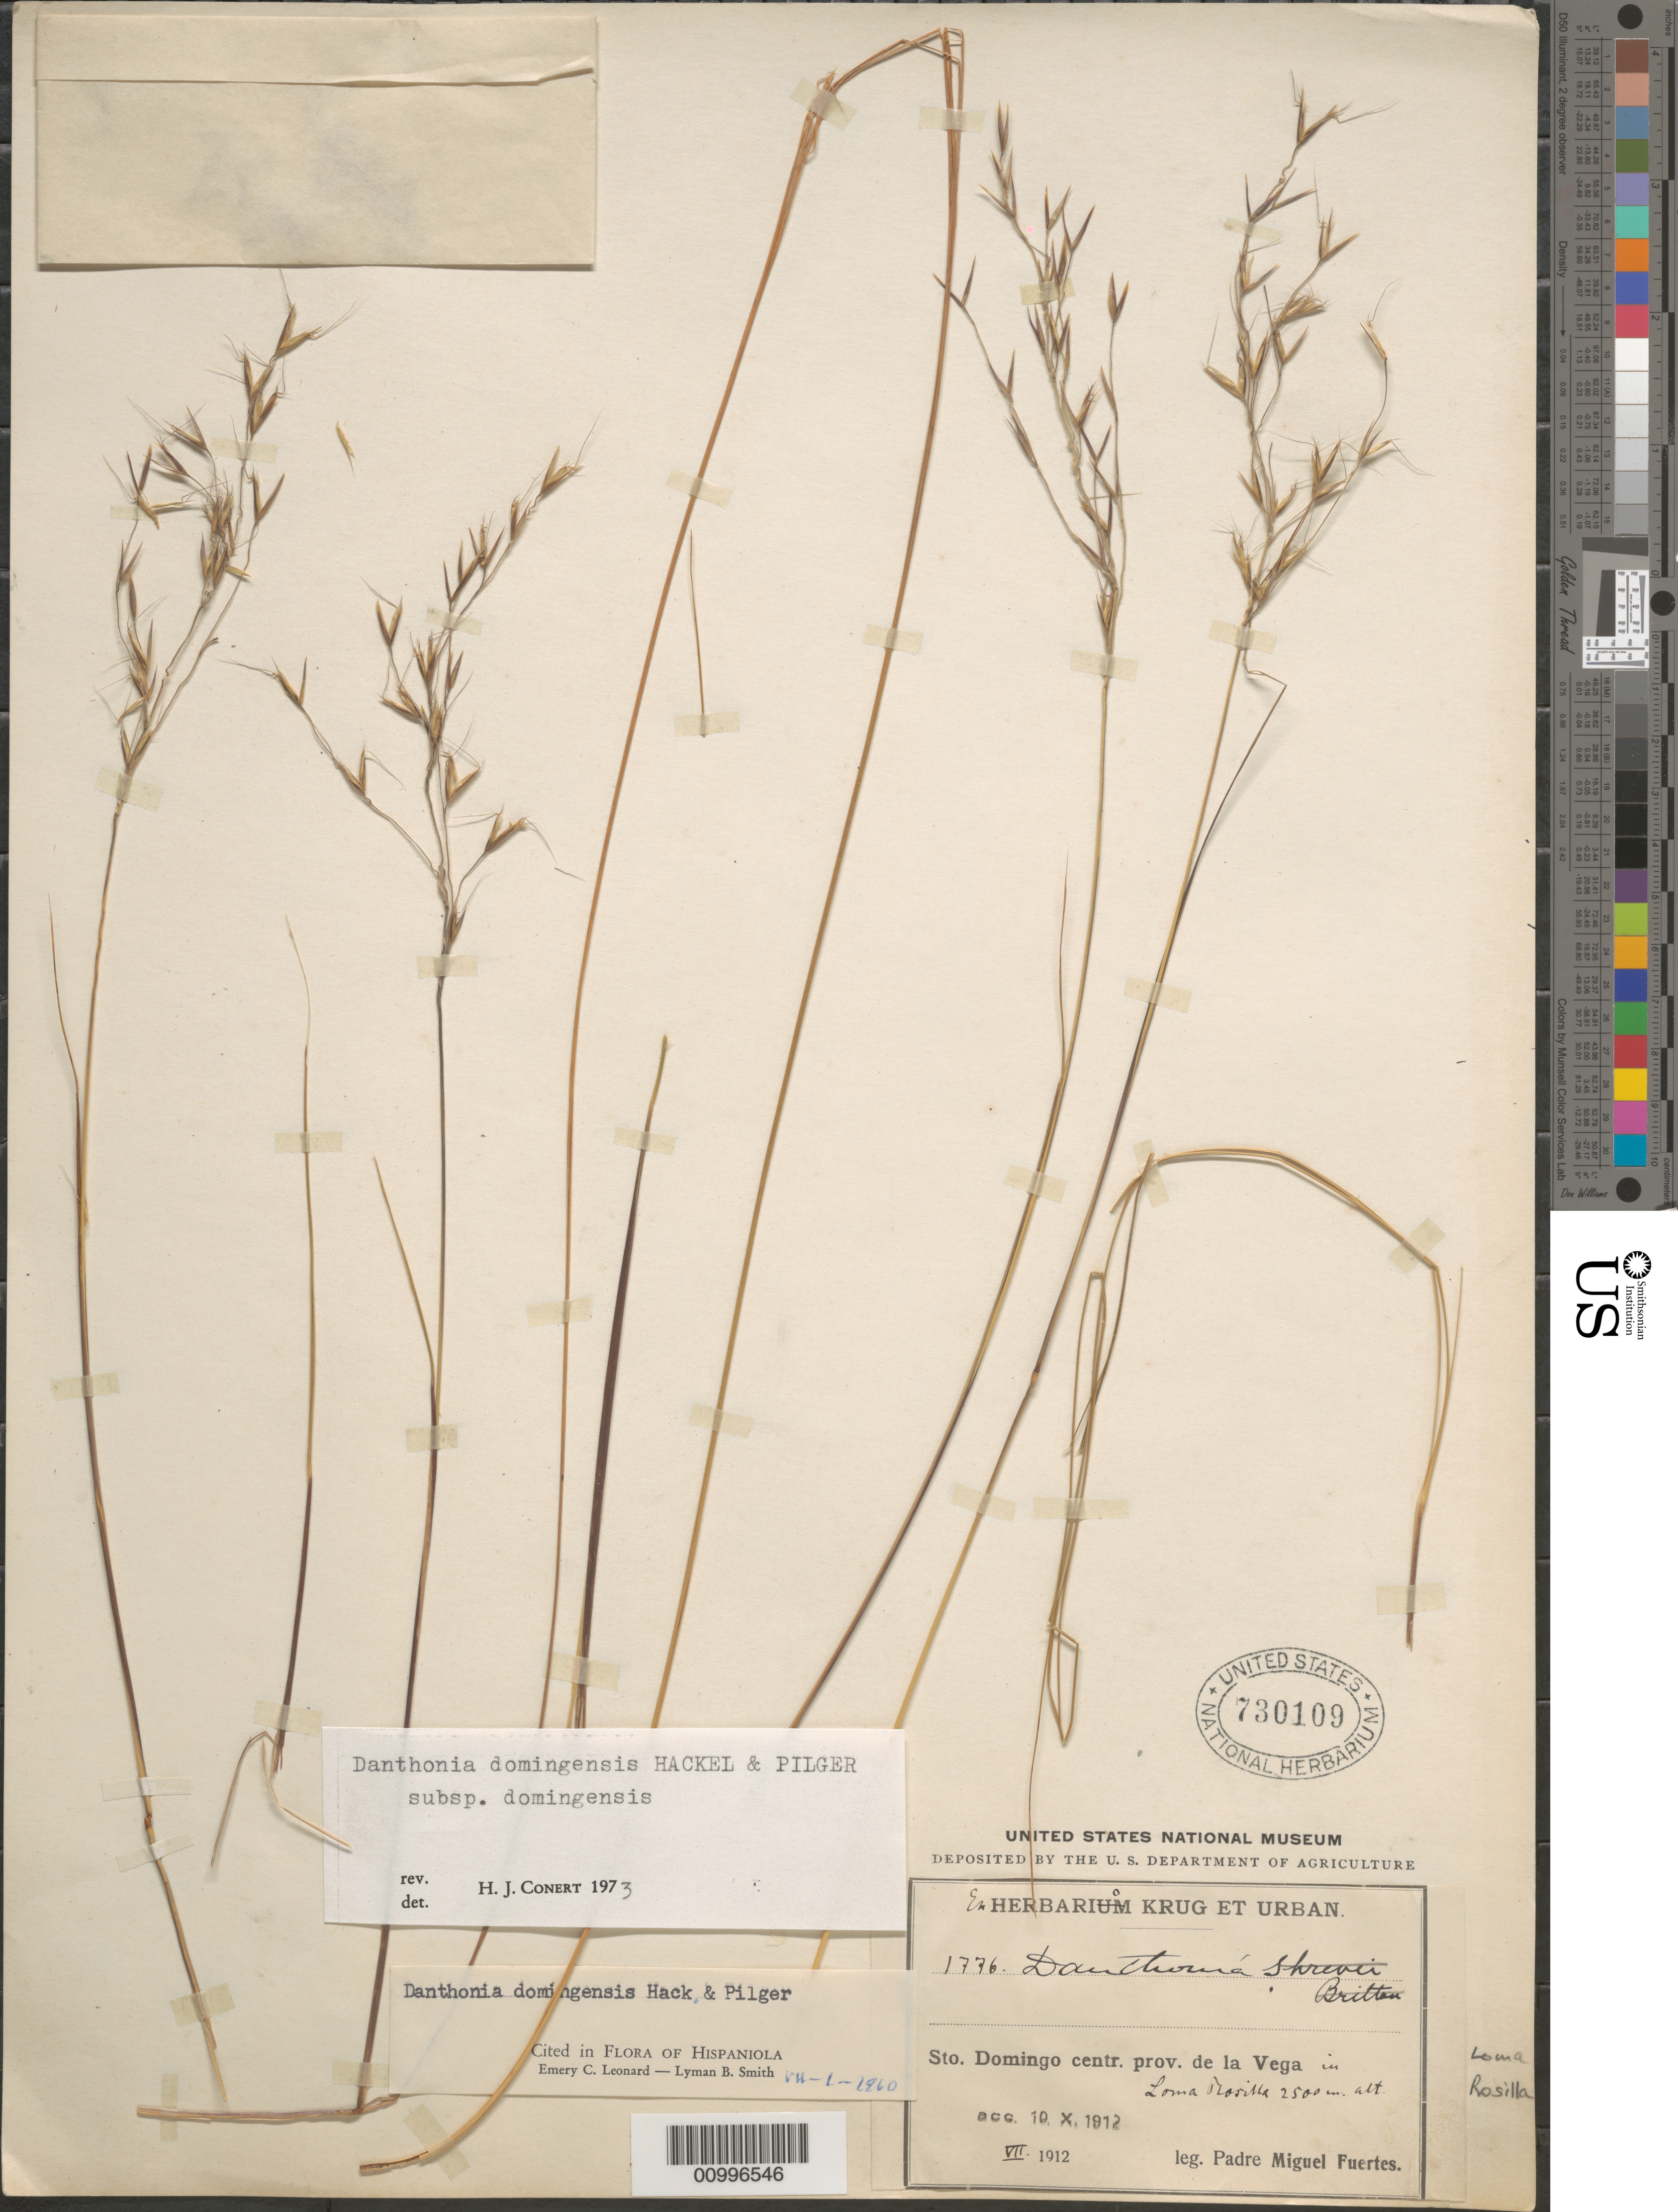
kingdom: Plantae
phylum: Tracheophyta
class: Liliopsida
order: Poales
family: Poaceae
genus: Danthonia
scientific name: Danthonia domingensis subsp. domingensis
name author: Hack. & Pilg.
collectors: M. D. Fuertes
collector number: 1776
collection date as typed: Jul 1912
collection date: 1912-07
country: Dominican Republic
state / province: La Vega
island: Hispaniola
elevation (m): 2500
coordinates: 0 N, 0 E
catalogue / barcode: US 730109